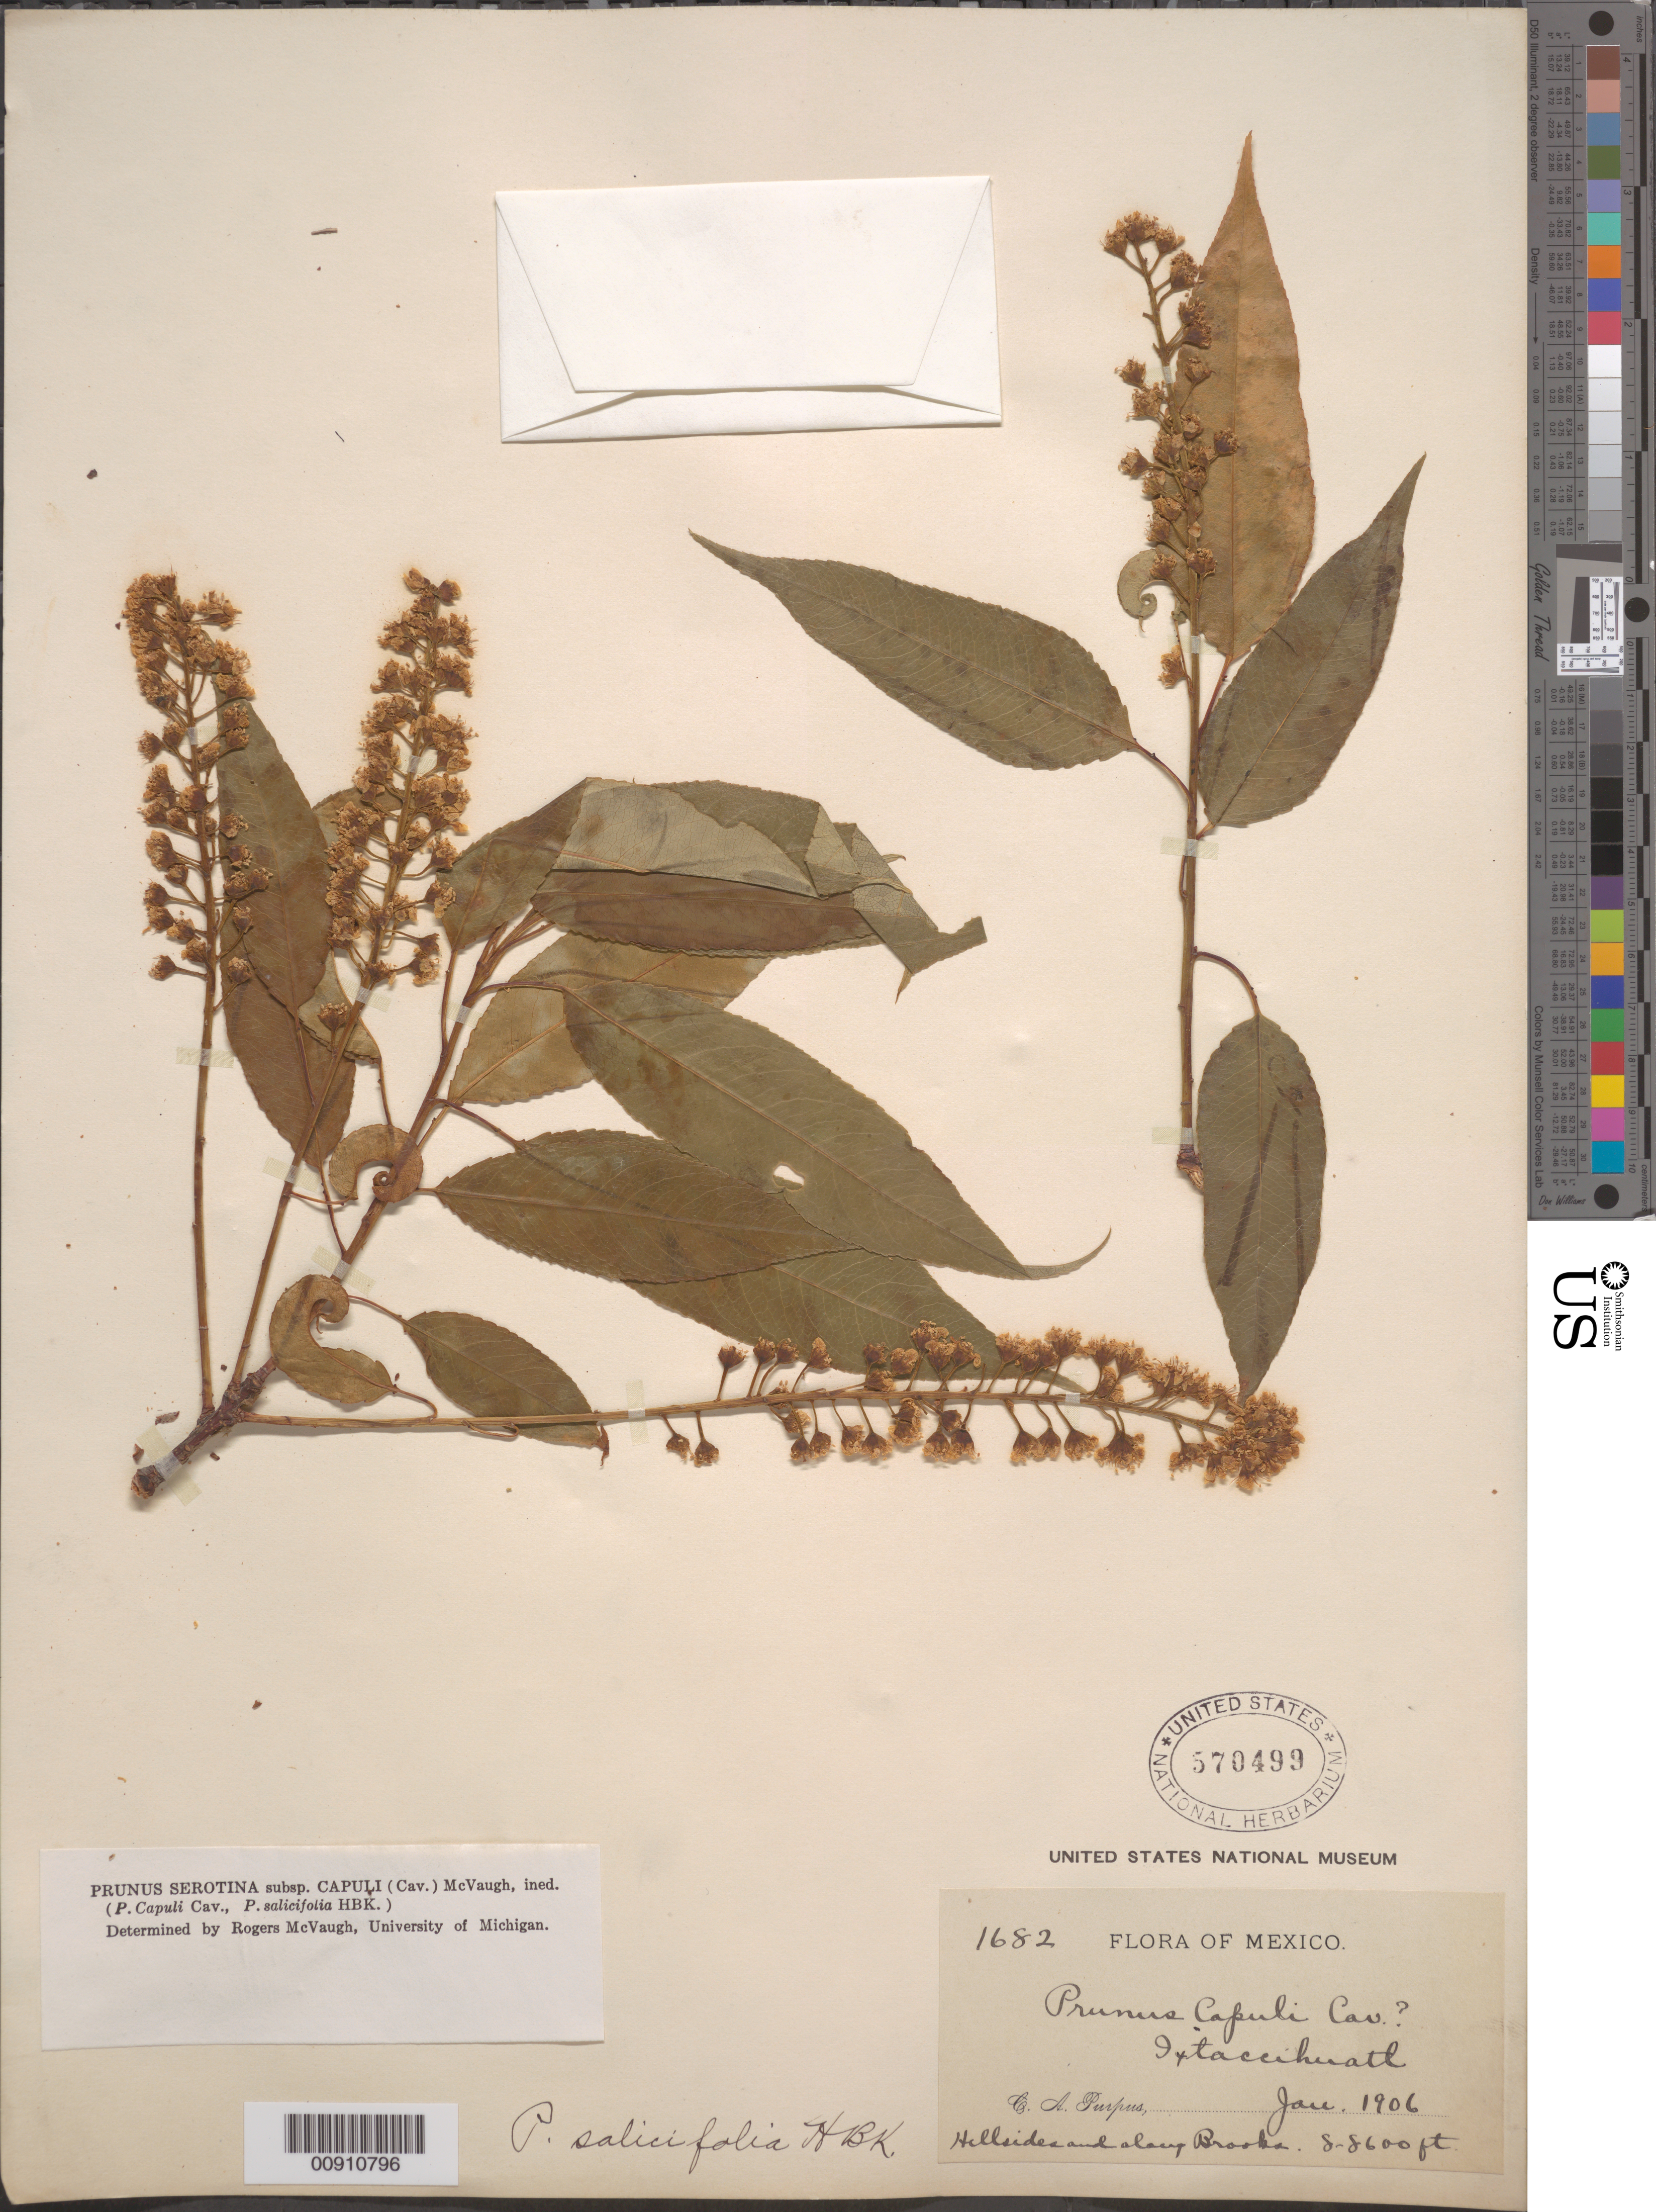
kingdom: Plantae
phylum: Tracheophyta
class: Magnoliopsida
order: Rosales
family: Rosaceae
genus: Prunus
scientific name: Prunus serotina var. salicifolia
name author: (Kunth) Koehne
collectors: C. A. Purpus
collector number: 1682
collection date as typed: Jan 1906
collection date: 1906-01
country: Mexico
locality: Ixtaccihuatl.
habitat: Hillsides and along brooks.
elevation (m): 2438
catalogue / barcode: US 570499